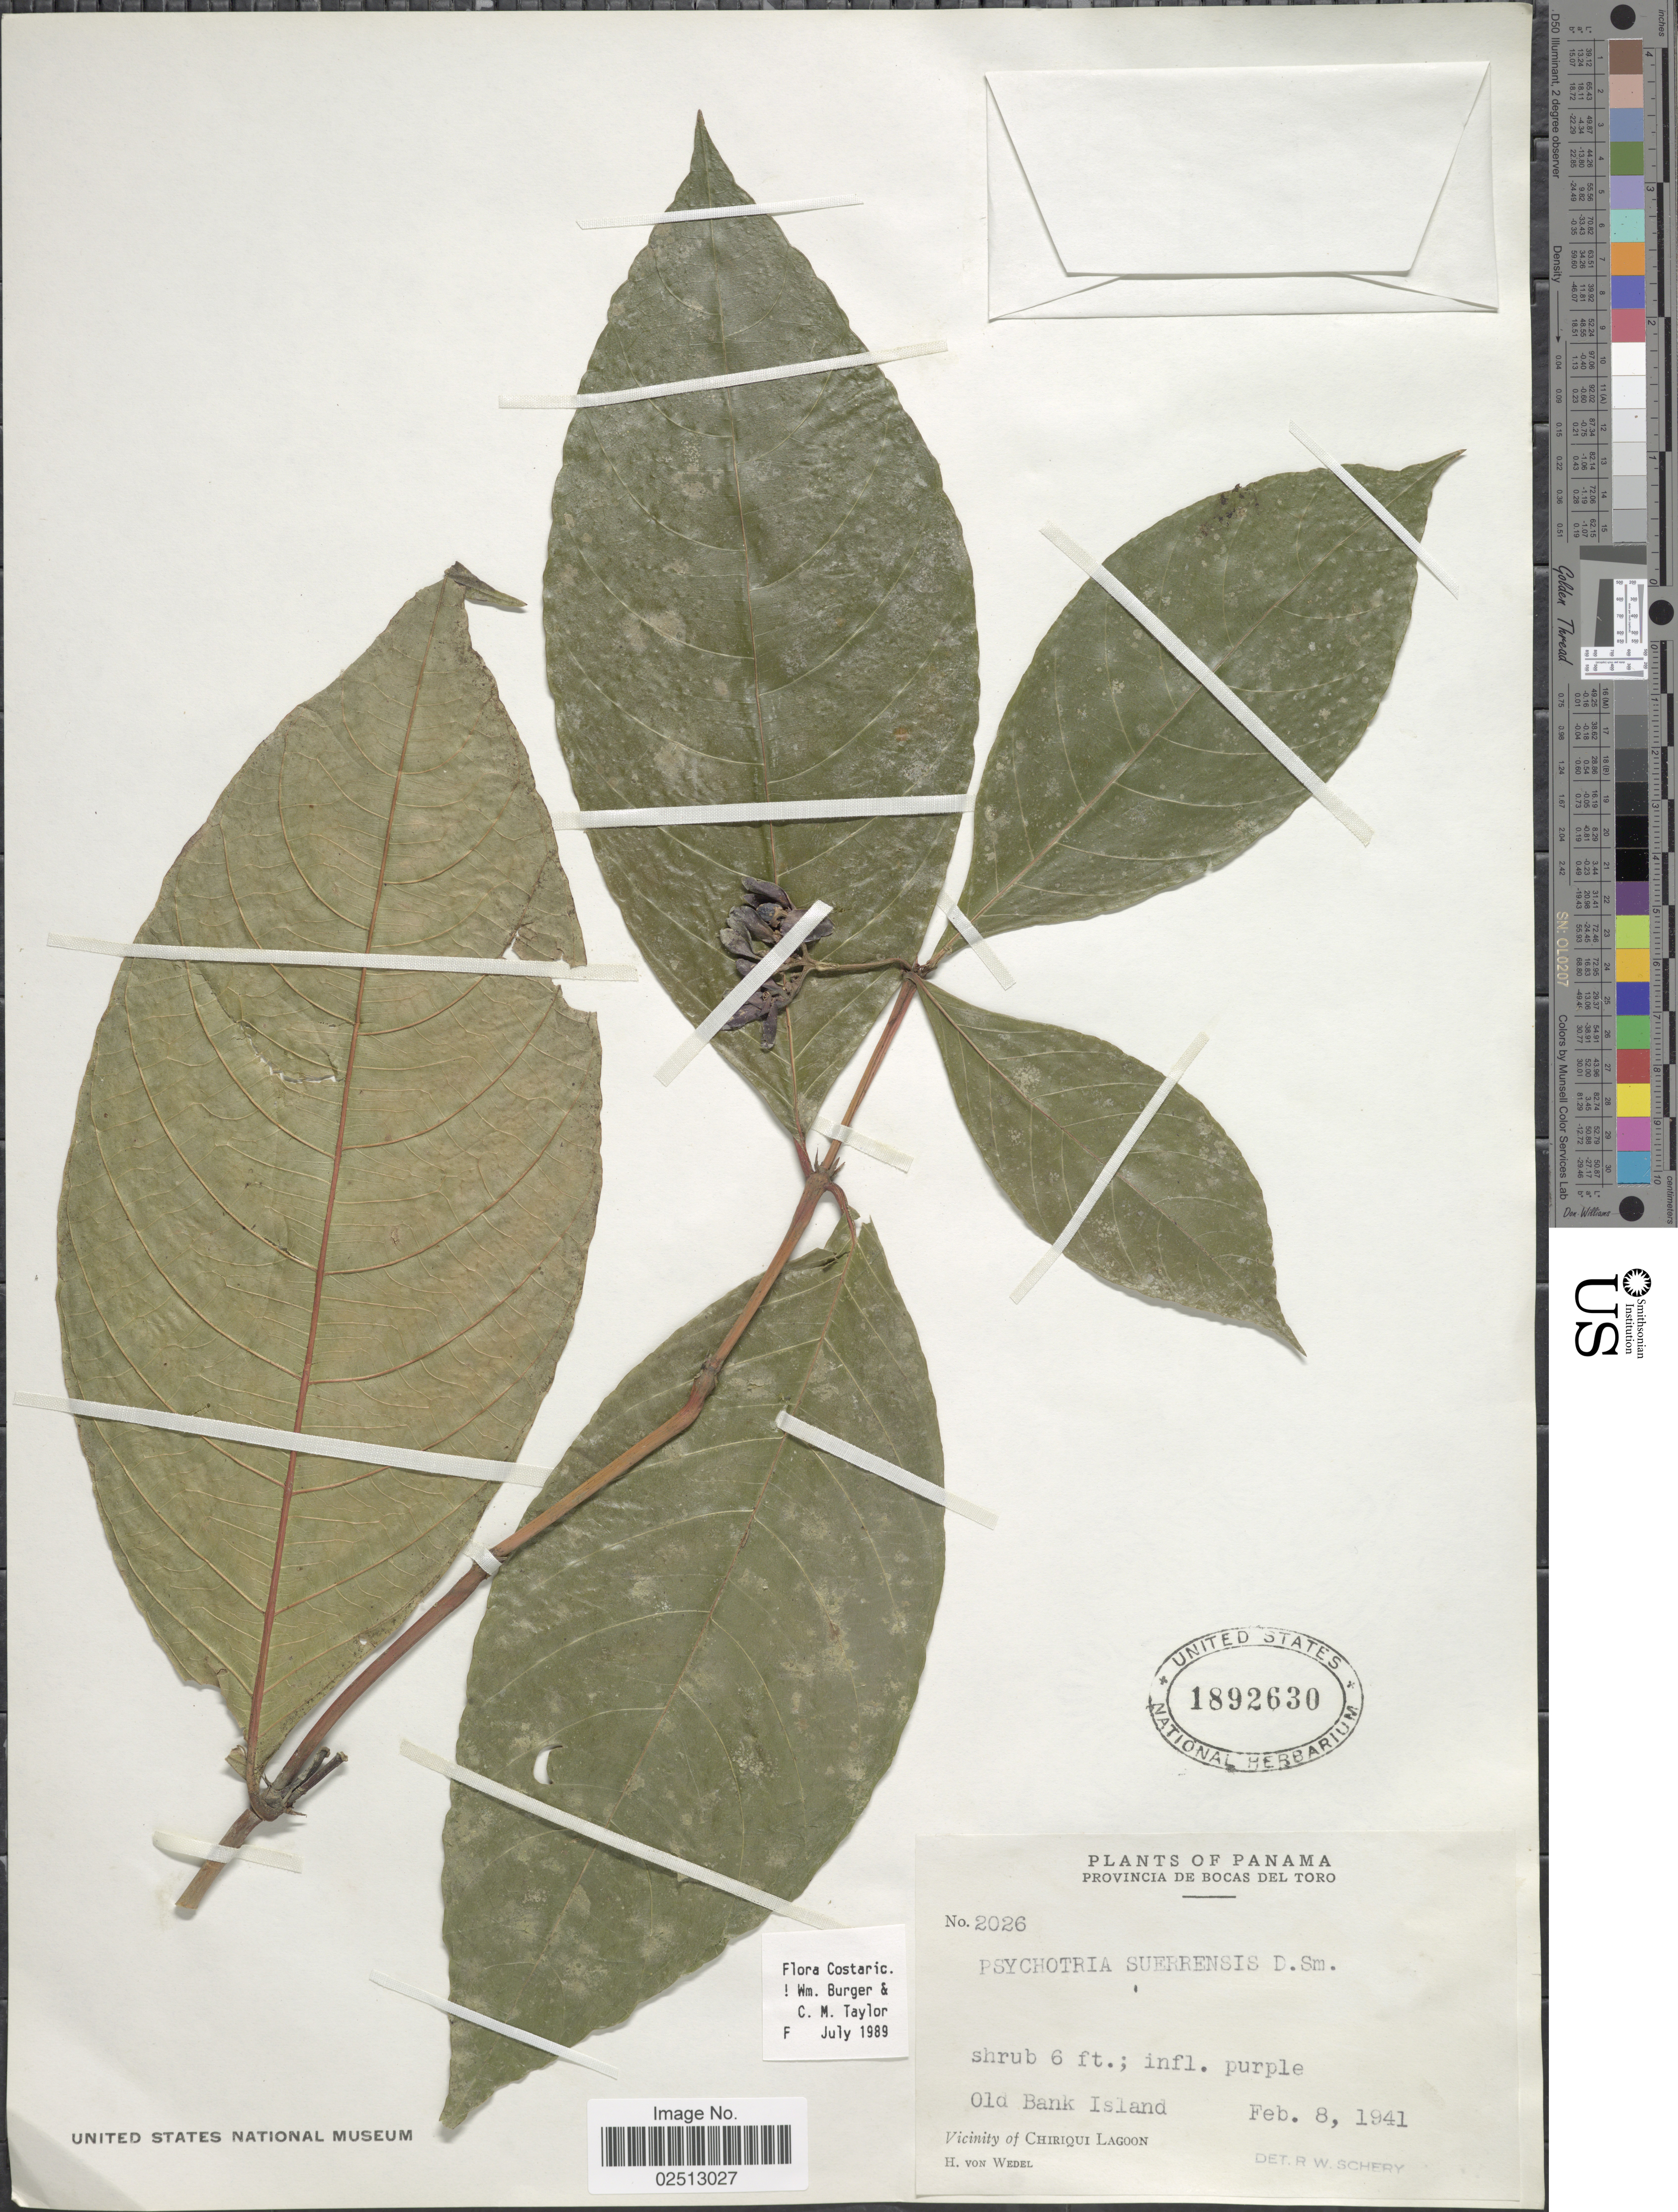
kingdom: Plantae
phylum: Tracheophyta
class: Magnoliopsida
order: Gentianales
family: Rubiaceae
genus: Psychotria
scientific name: Psychotria suerrensis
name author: Donn. Sm.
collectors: H. von Wedel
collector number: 2026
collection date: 1941-02-08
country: Panama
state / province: Bocas del Toro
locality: Old Bank Island, Vicinity of Chiriqui Lagoon. Provincia de Bocal del Toro.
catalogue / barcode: US 1892630